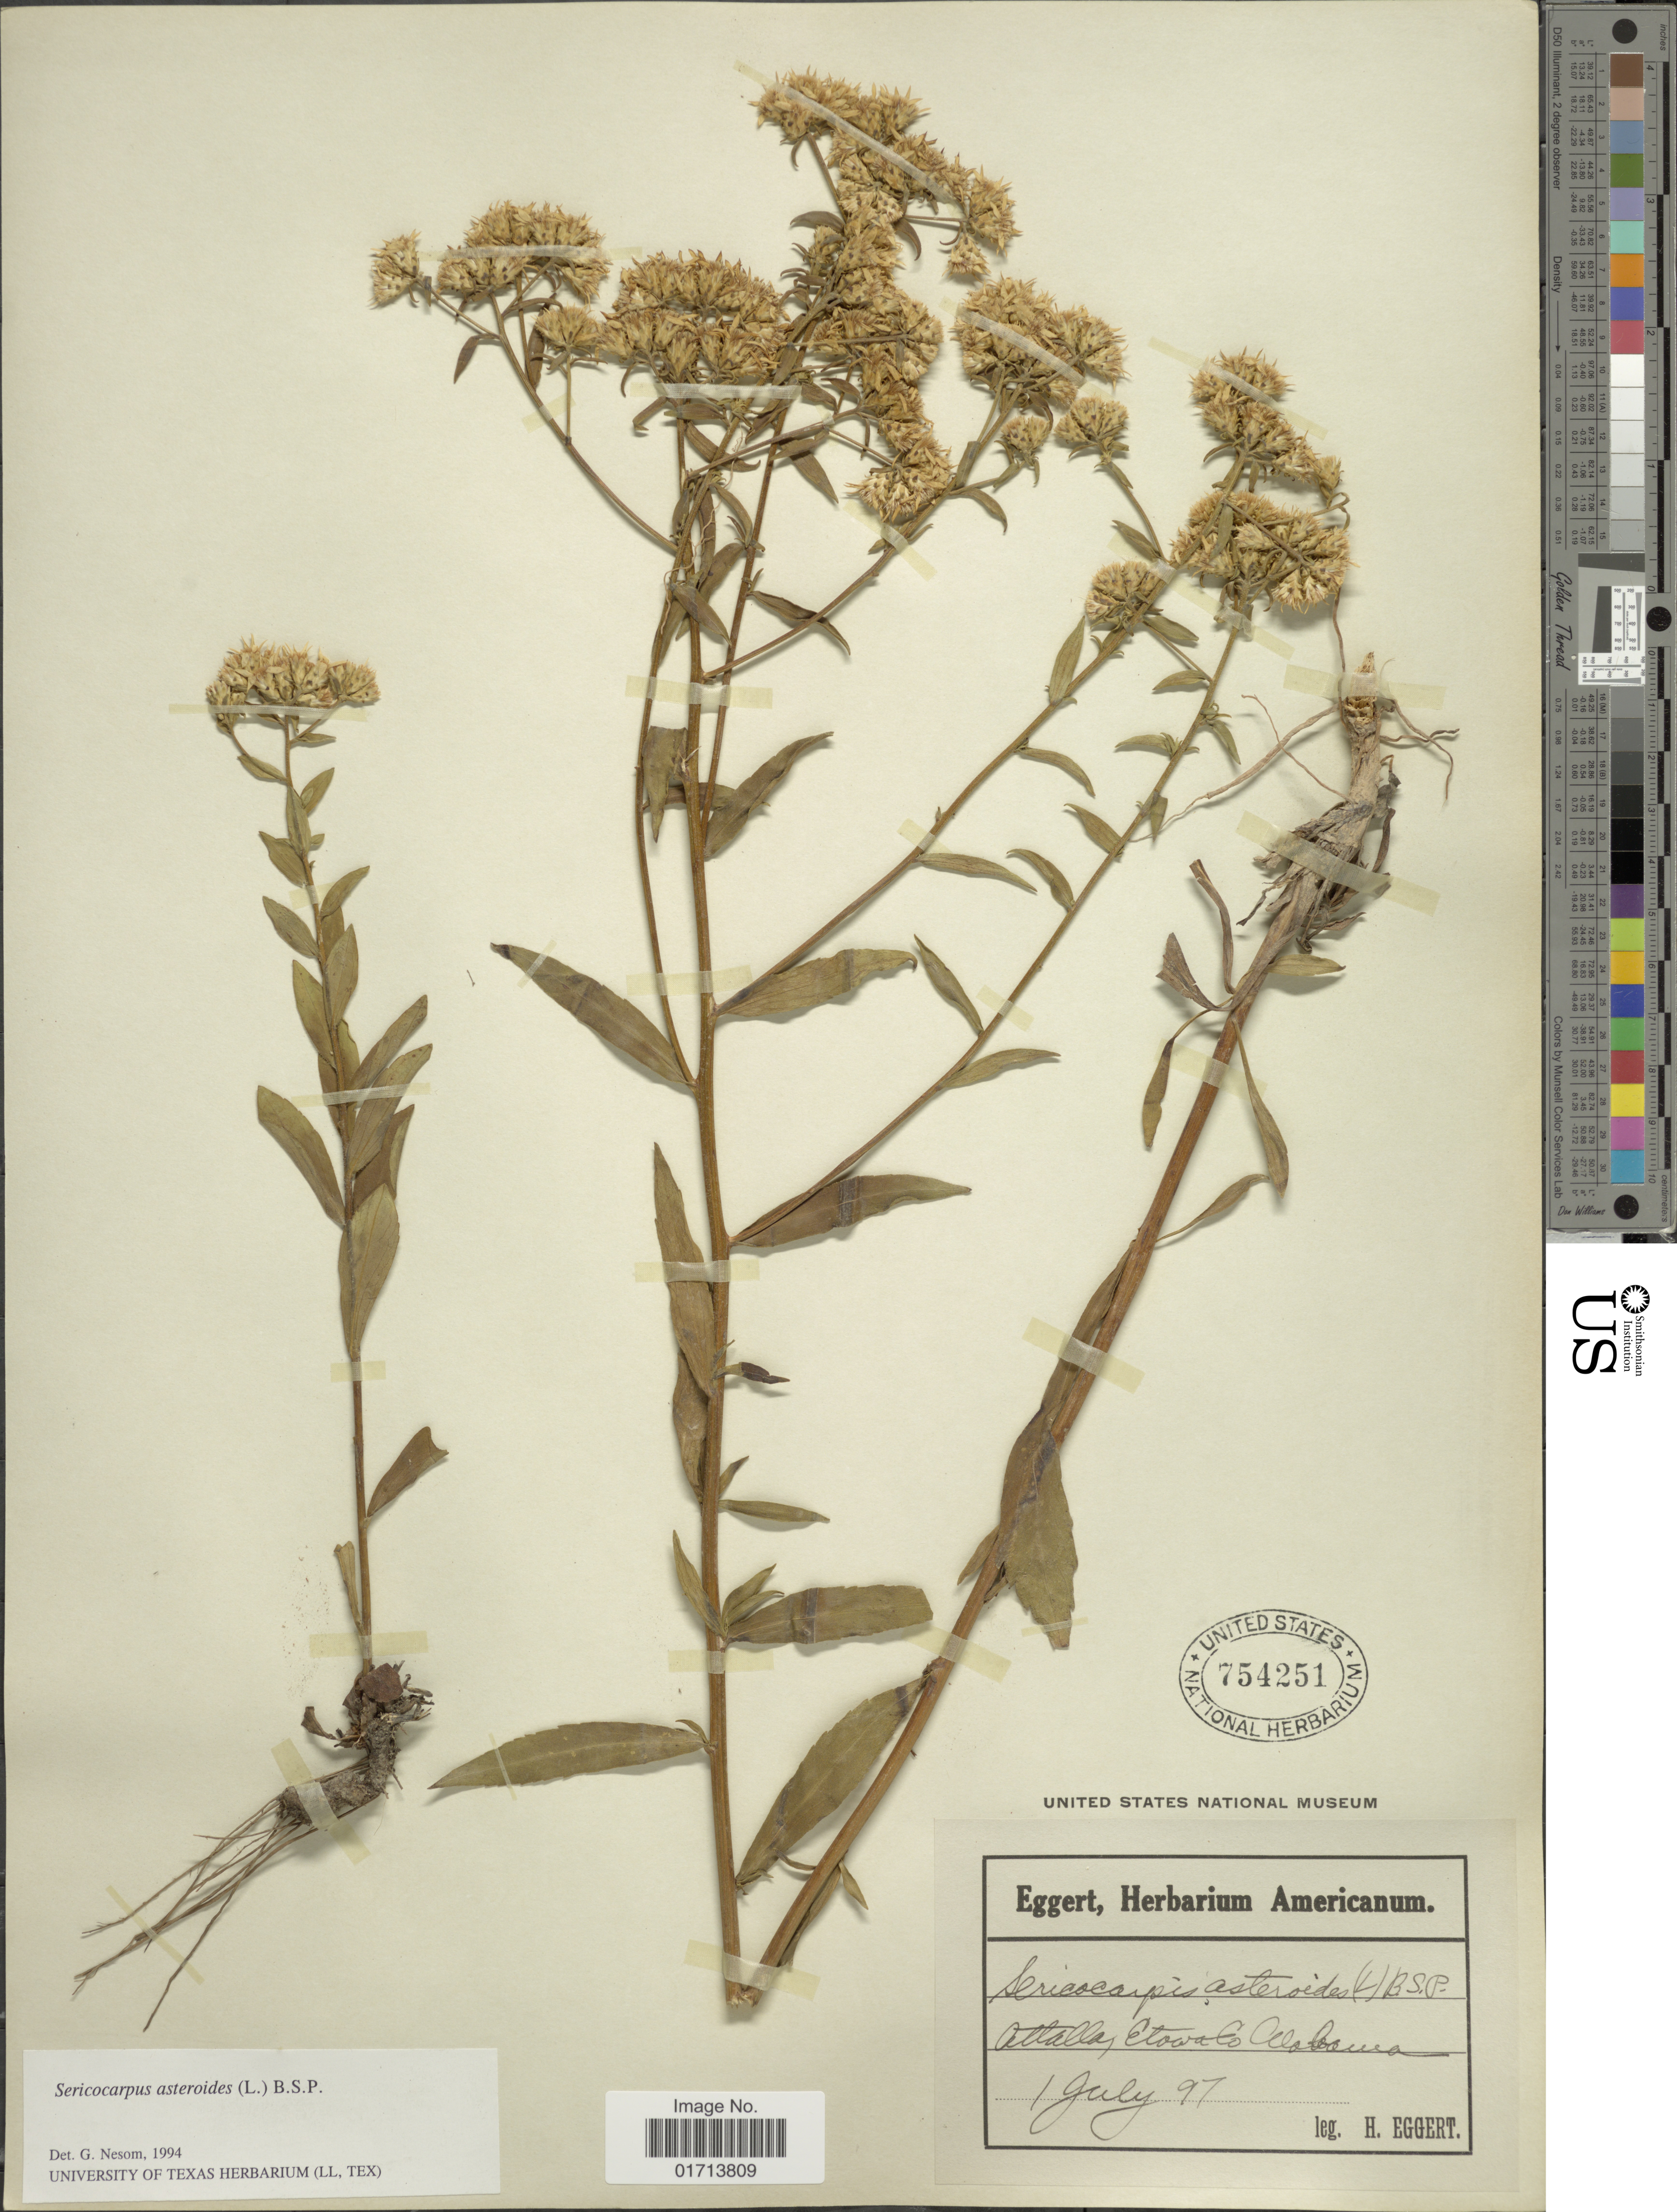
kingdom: Plantae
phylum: Tracheophyta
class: Magnoliopsida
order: Asterales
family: Asteraceae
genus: Sericocarpus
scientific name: Sericocarpus asteroides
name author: (L.) Britton, Stearns & Poggenb.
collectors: H. Eggert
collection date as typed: Transcribed d/m/y: 1/7/97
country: United States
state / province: Alabama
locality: Attalla, Etowa co.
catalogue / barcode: US 754251